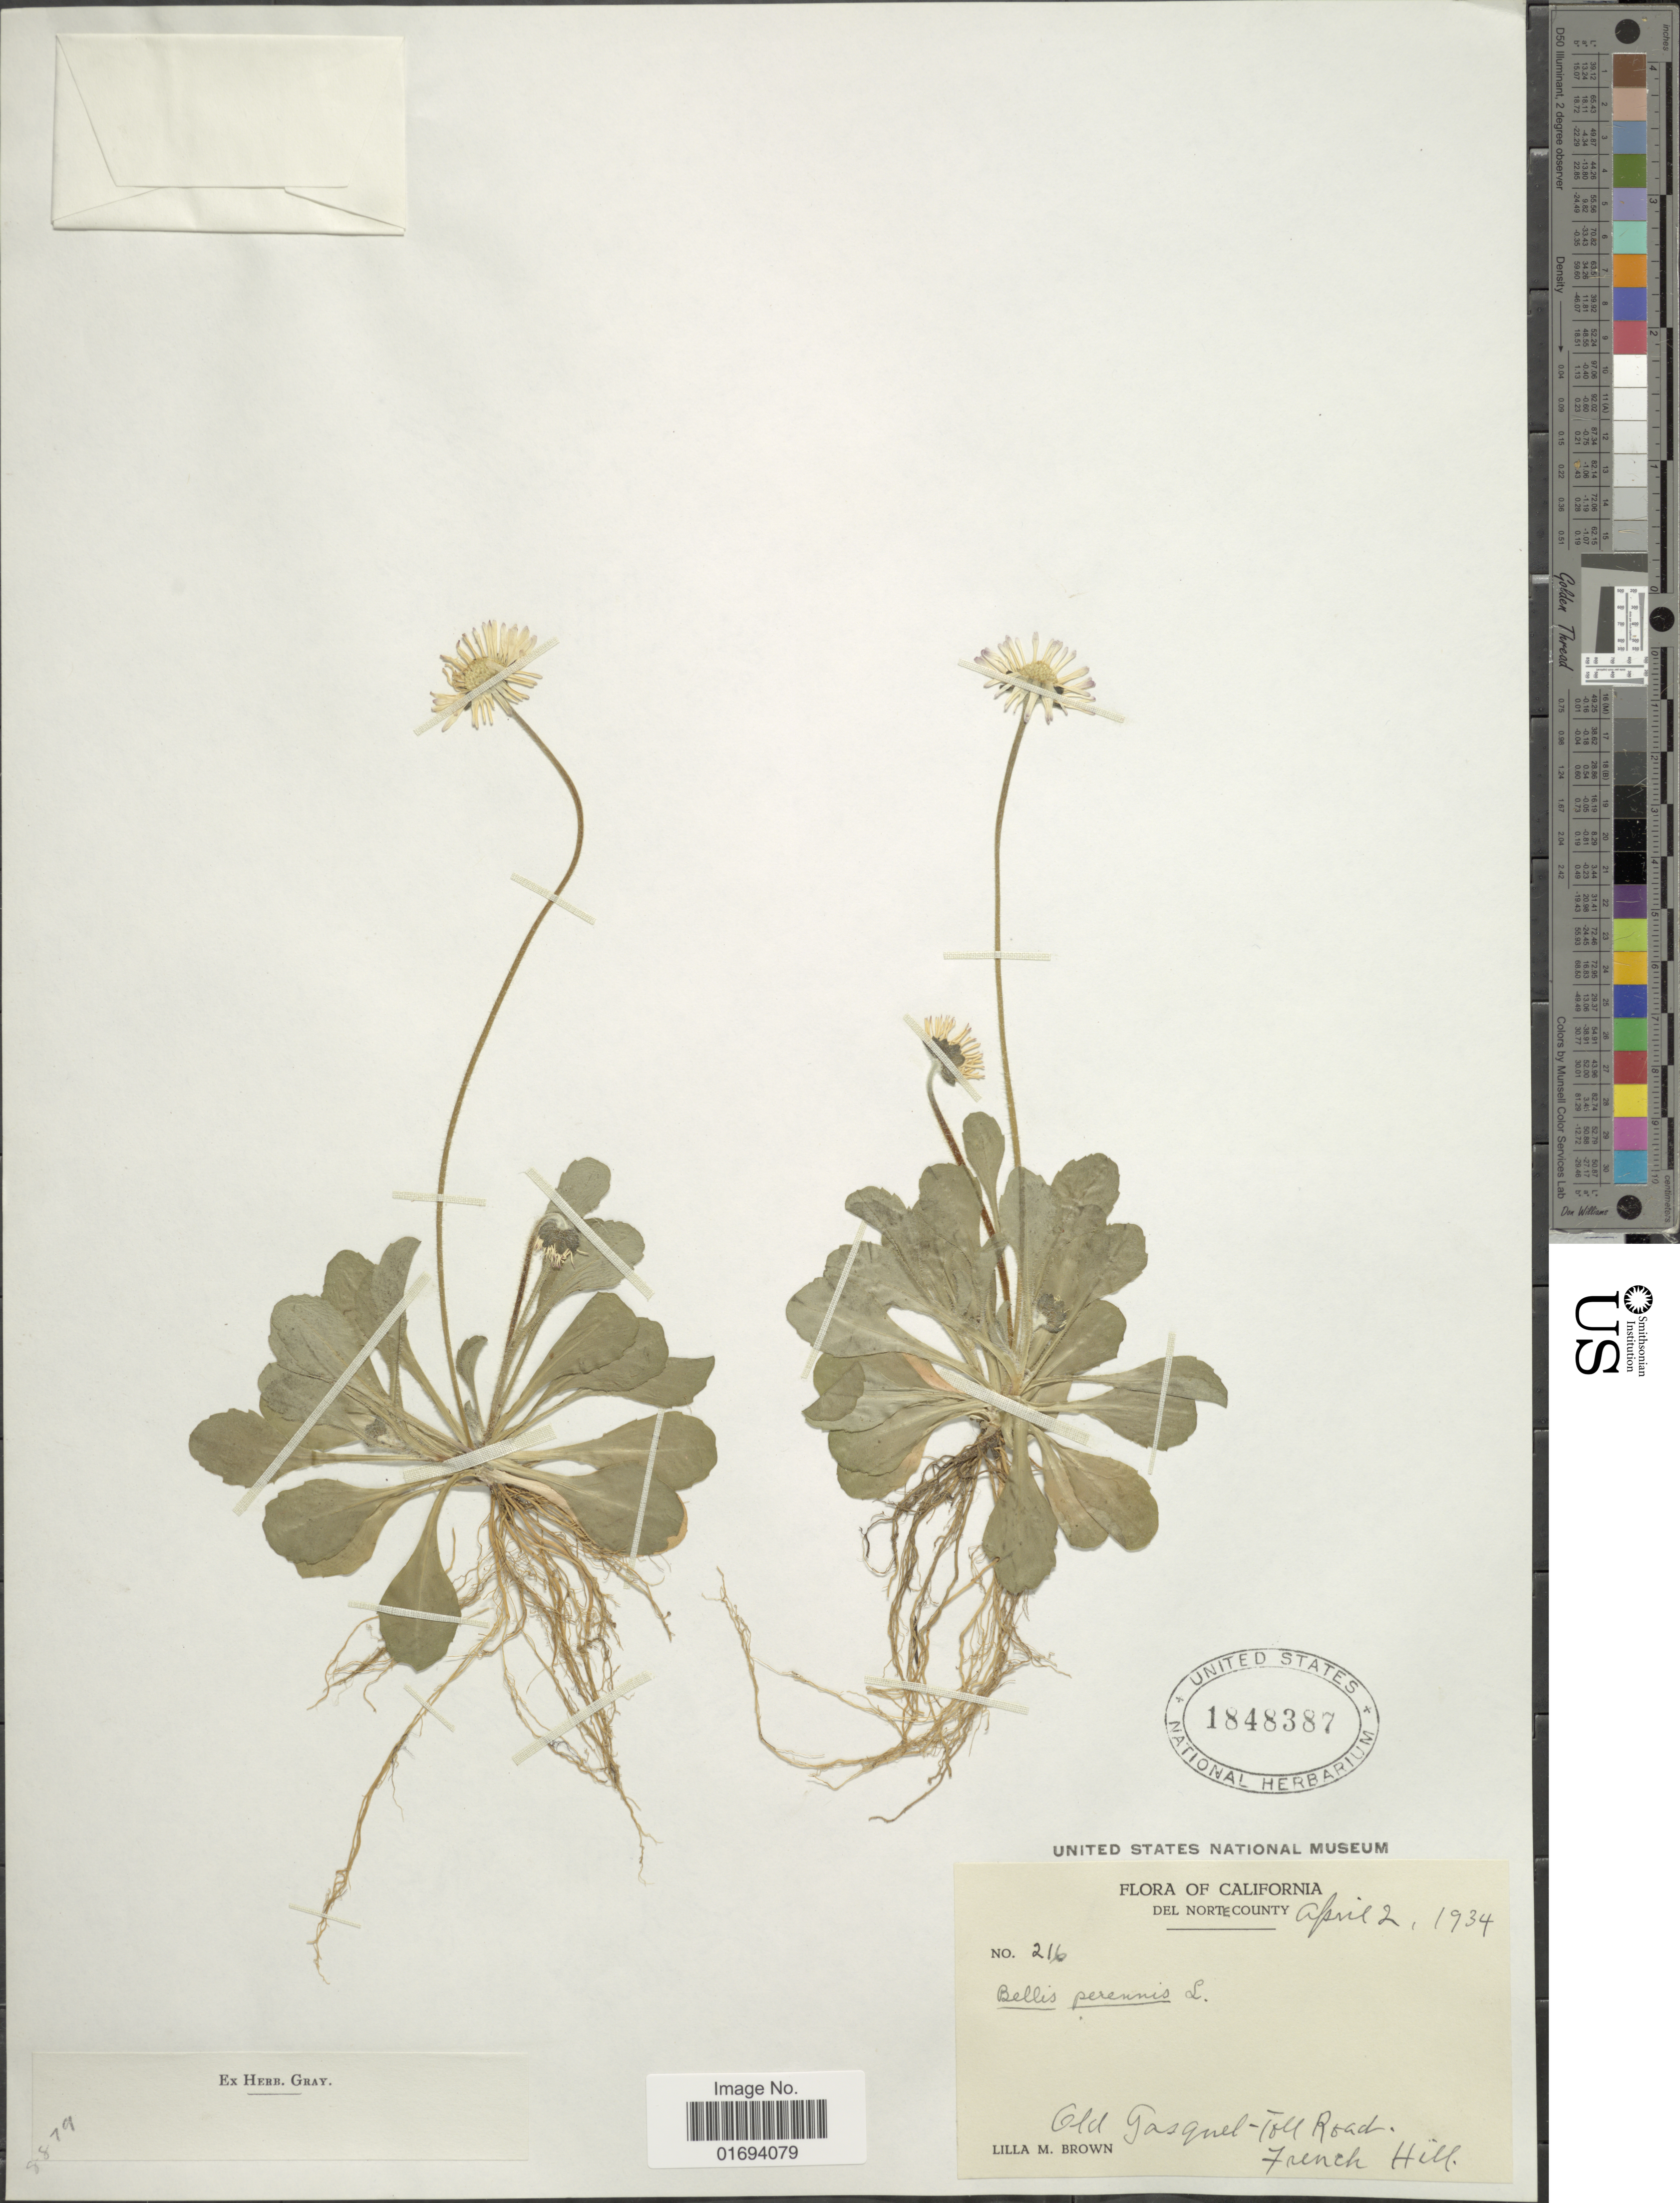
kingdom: Plantae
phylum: Tracheophyta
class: Magnoliopsida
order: Asterales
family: Asteraceae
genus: Bellis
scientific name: Bellis perennis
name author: L.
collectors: L. M. Brown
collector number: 216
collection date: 1934-04-02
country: United States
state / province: California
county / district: Del Norte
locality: California. Del Norte County. Old Gasquet Toll Road. French Hill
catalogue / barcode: US 1848387